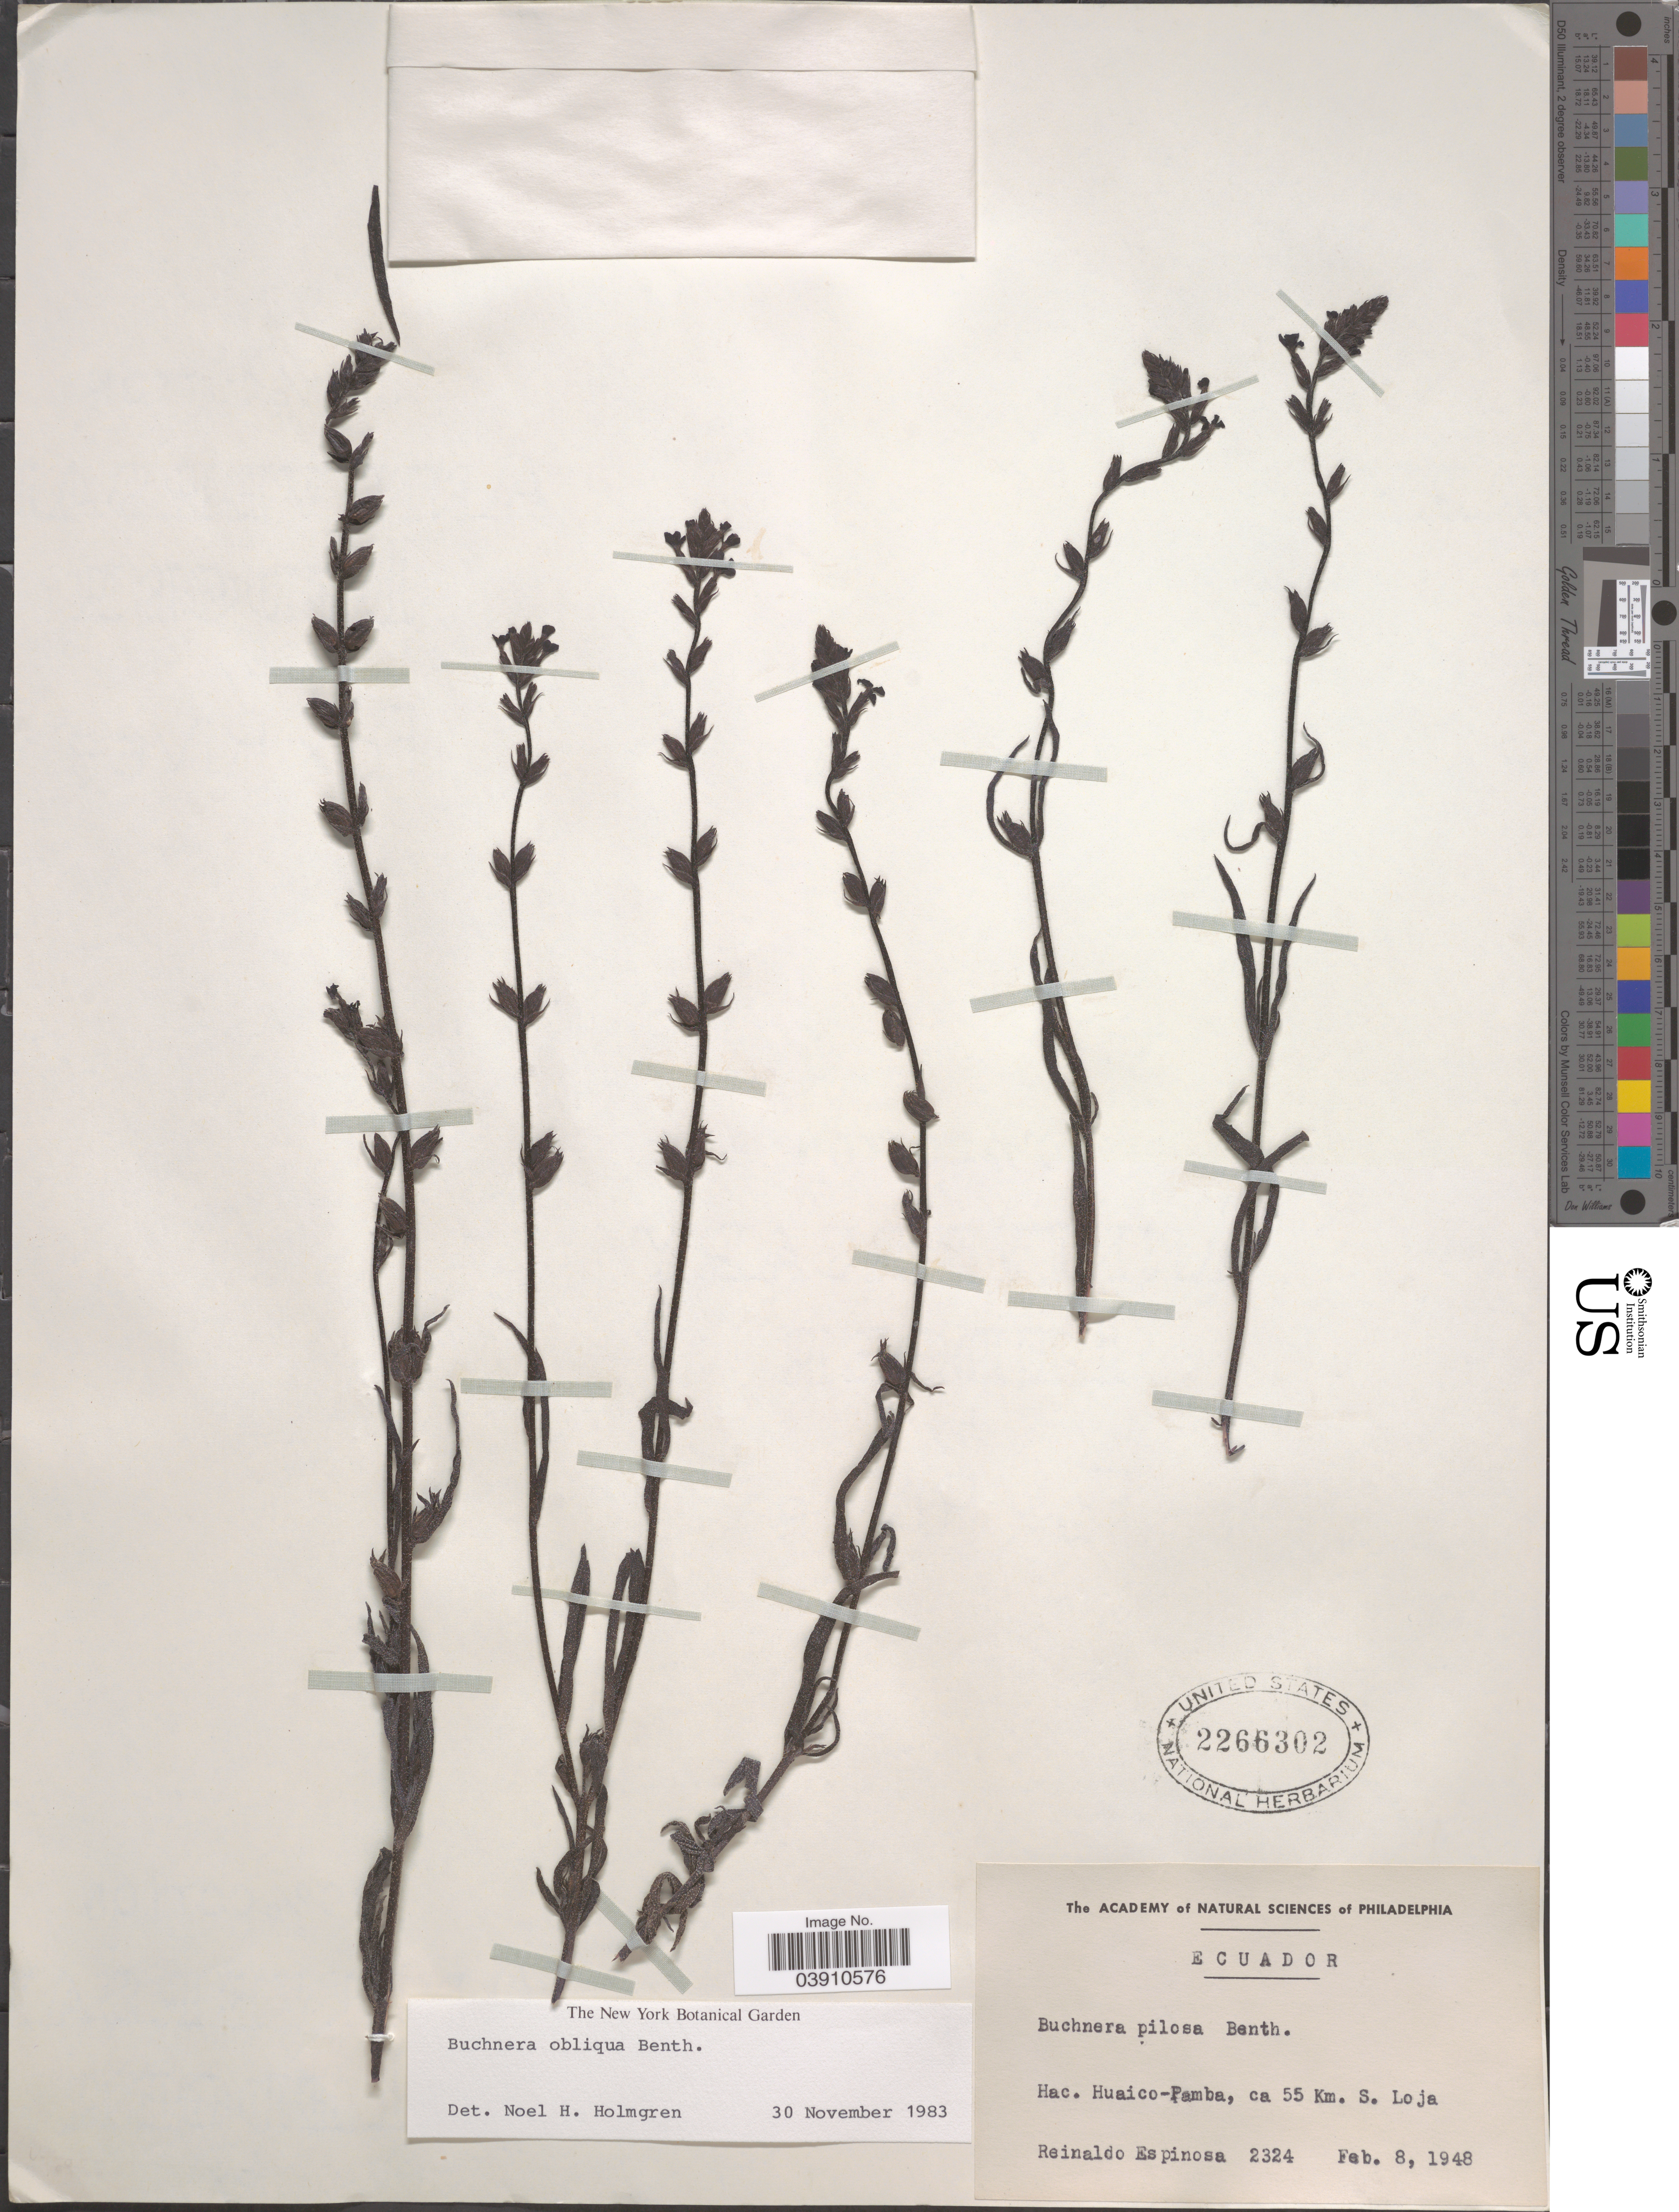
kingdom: Plantae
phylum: Tracheophyta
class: Magnoliopsida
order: Lamiales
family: Orobanchaceae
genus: Buchnera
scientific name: Buchnera obliqua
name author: Benth.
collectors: R. Espinosa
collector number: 2324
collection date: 1948-02-08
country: Ecuador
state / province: Loja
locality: Huaico-Pamba, ca 55 Km. S. Loja.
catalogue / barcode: US 2266302